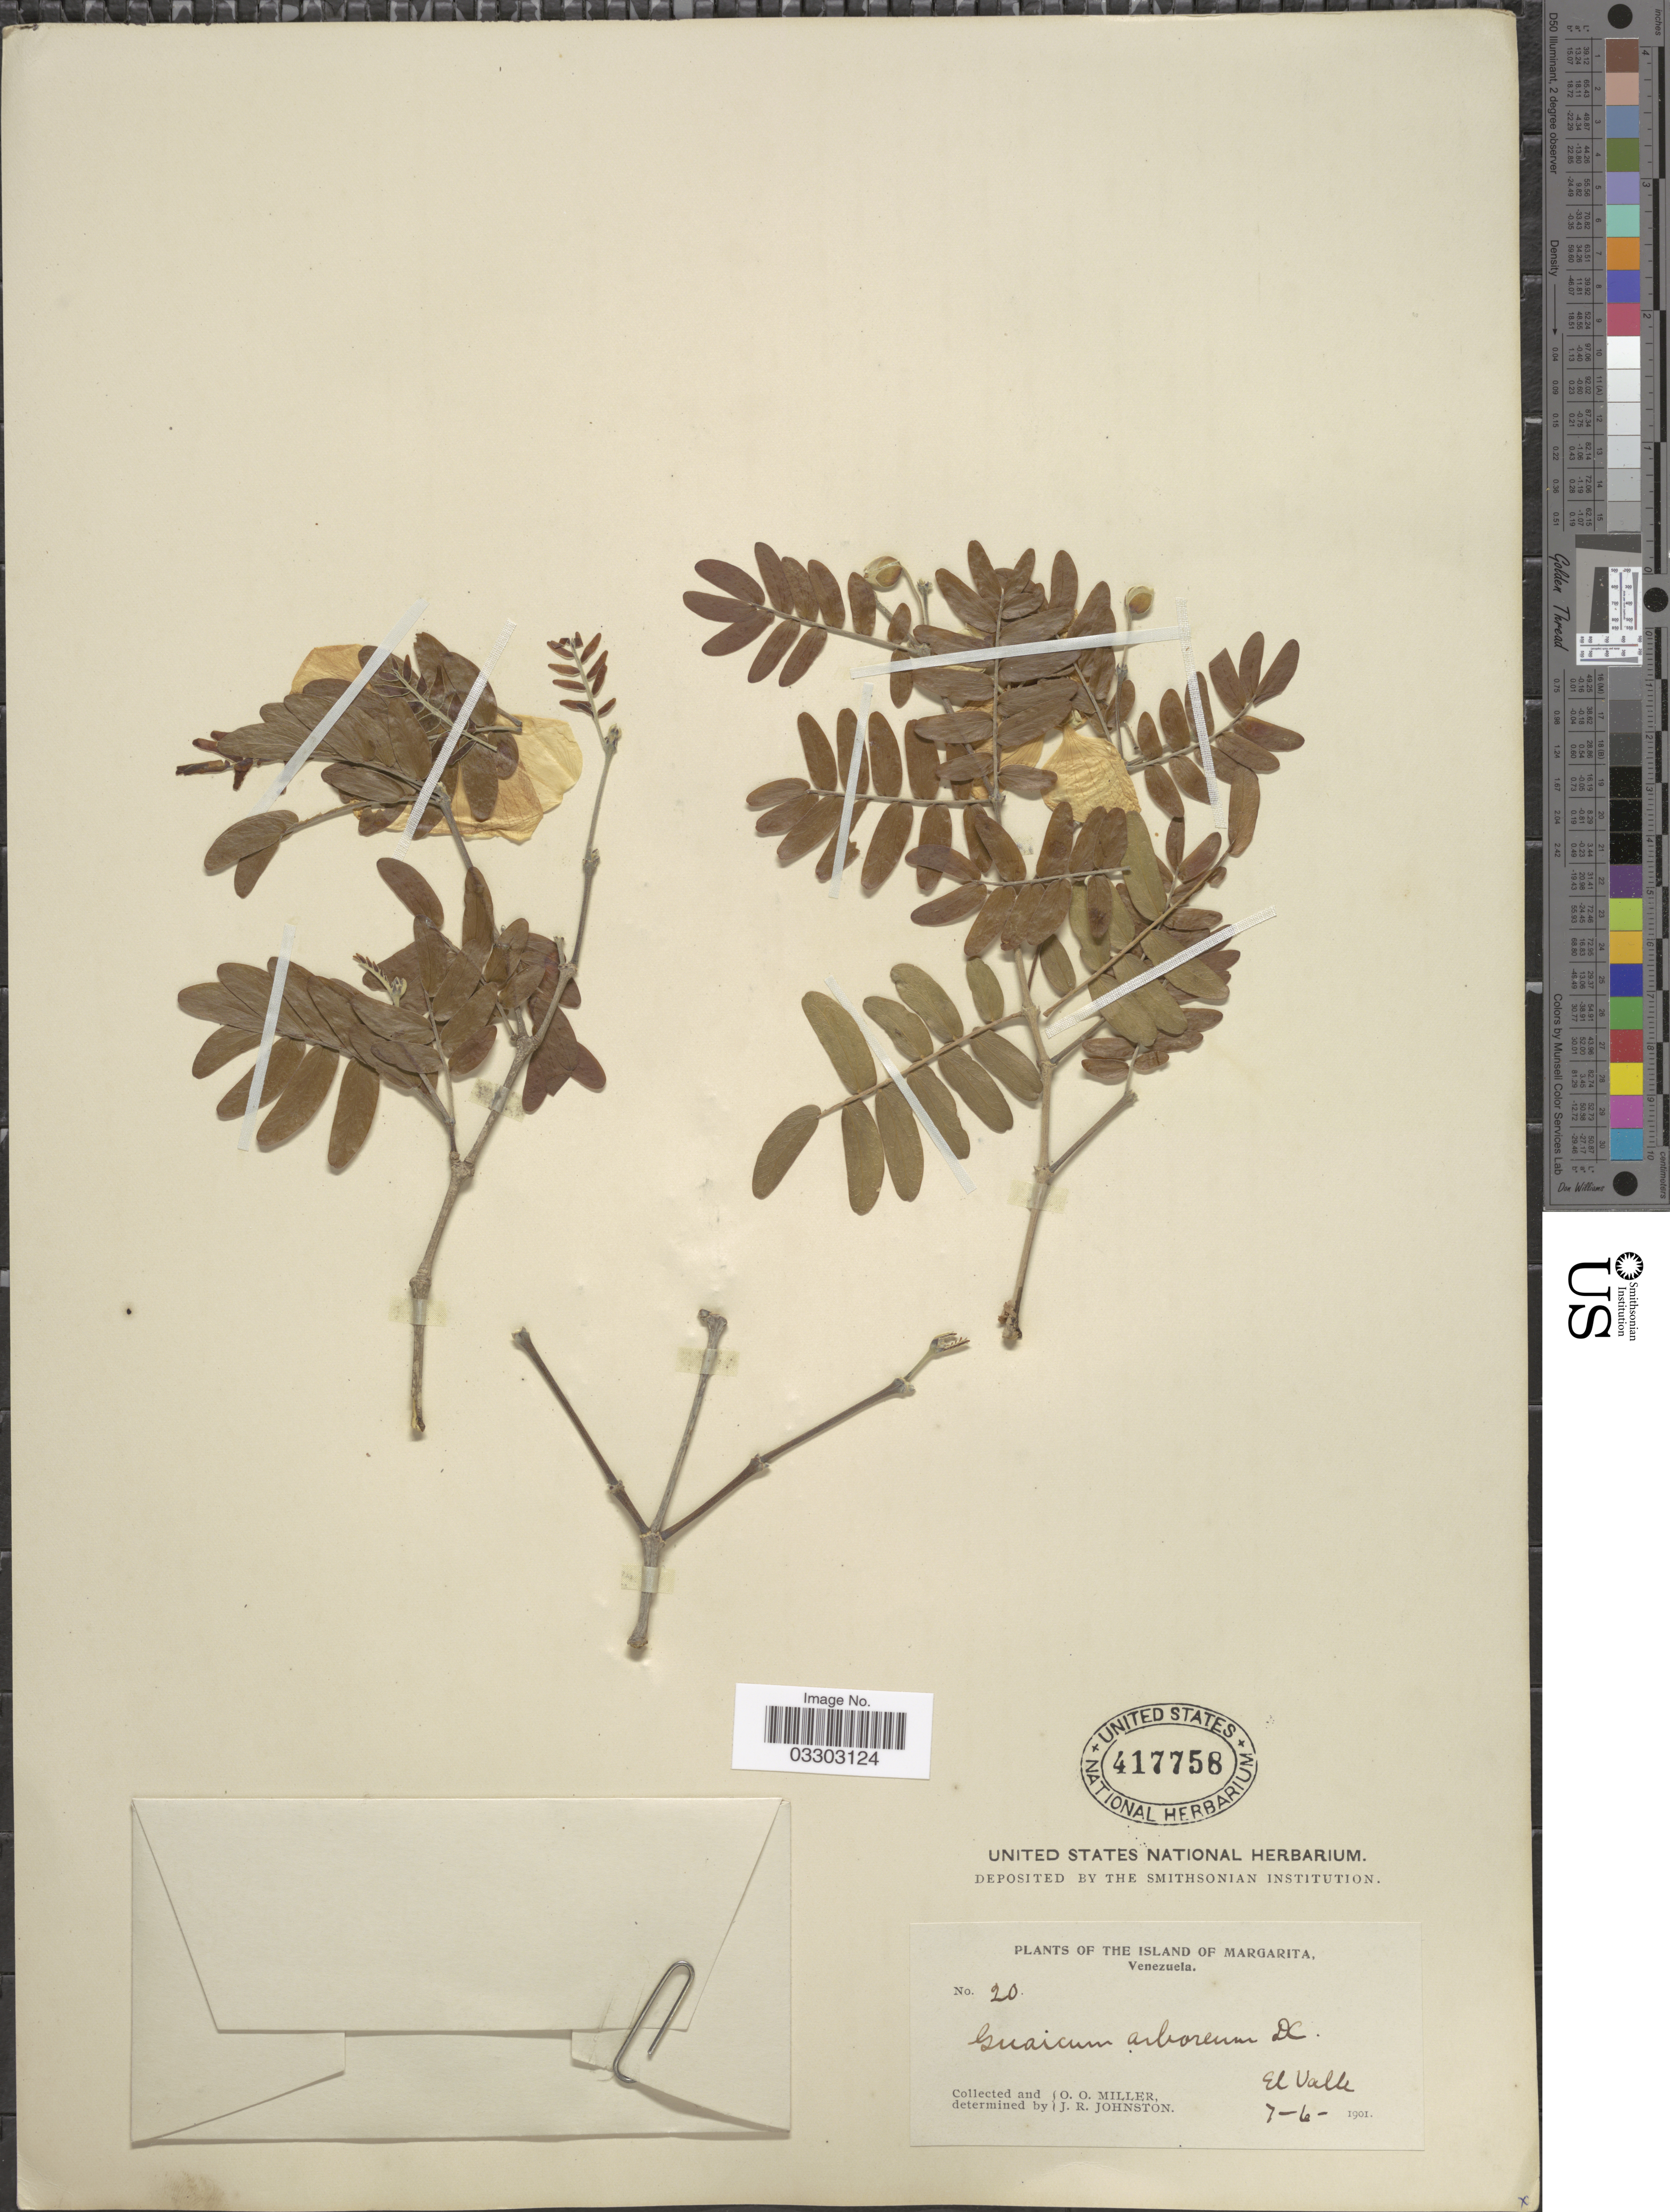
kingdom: Plantae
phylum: Tracheophyta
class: Magnoliopsida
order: Zygophyllales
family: Zygophyllaceae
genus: Gonopterodendron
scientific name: Gonopterodendron arboreum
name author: (Jacq.) Godoy-Bürki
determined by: U.S. National Herbarium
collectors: O. O. Miller & J. Johnston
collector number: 20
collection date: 1901-06-07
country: Venezuela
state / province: Nueva Esparta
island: Margarita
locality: The Island of Margarita. El Valle.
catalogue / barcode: US 417758